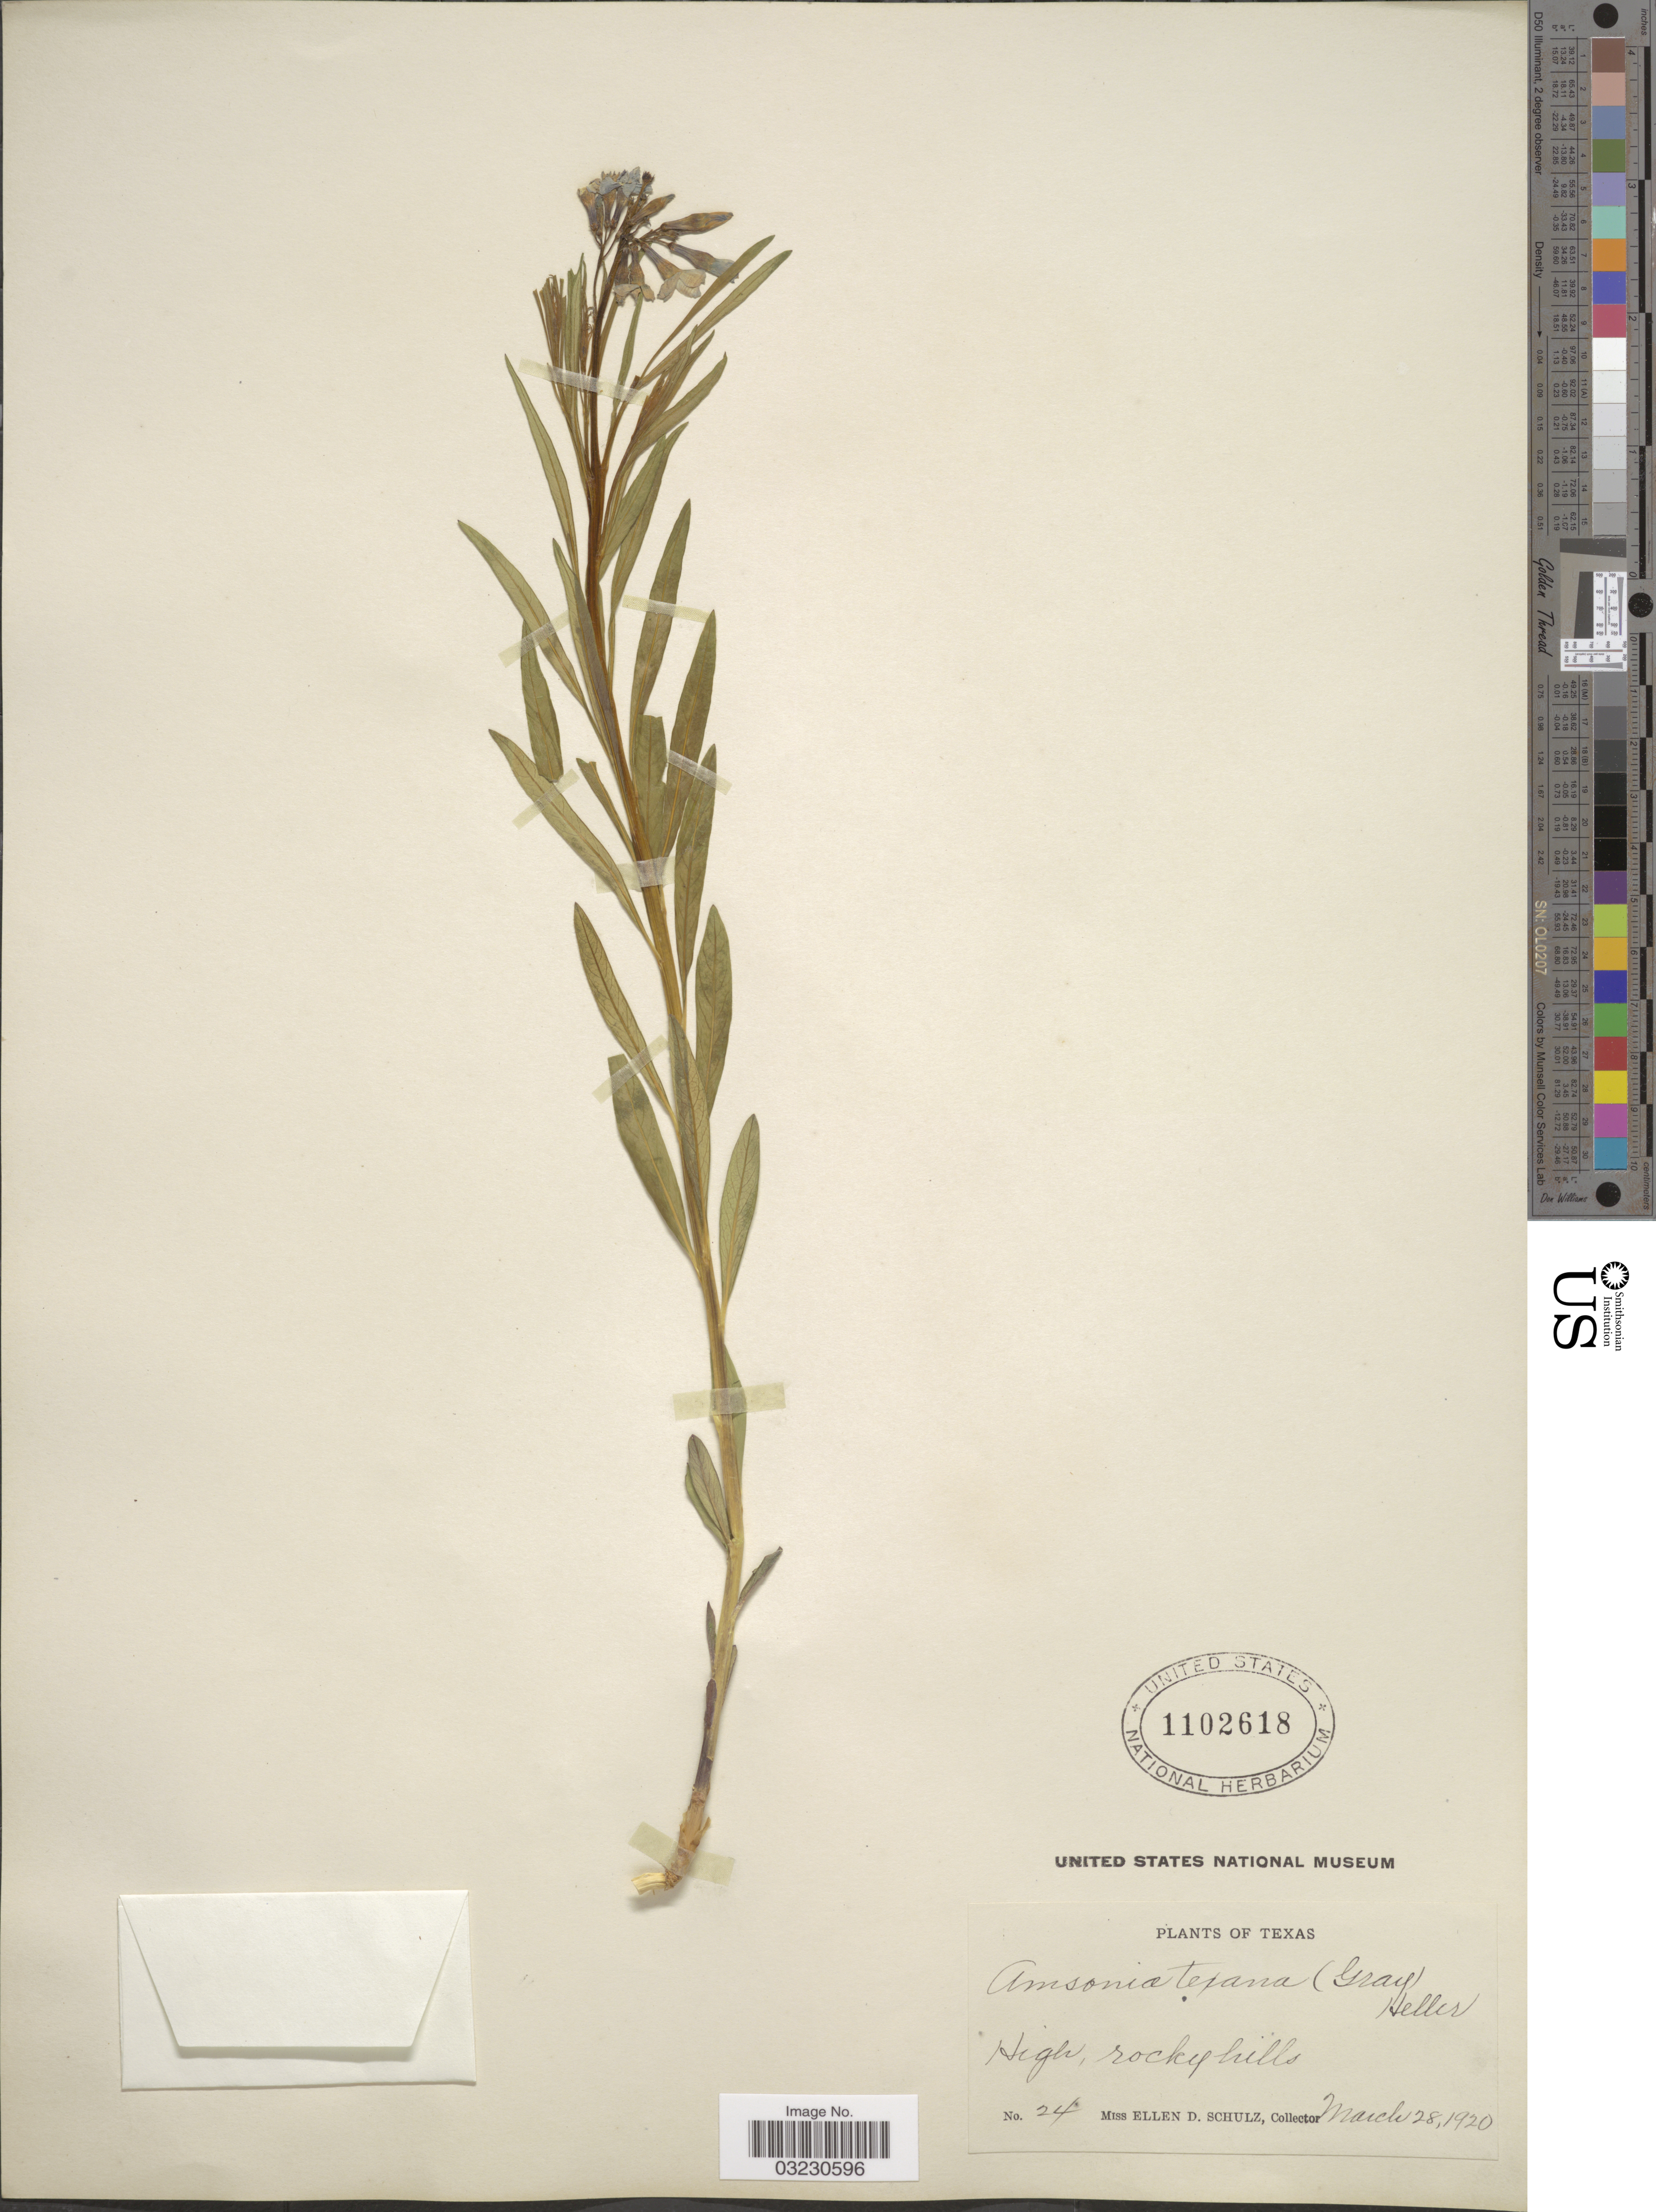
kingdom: Plantae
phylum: Tracheophyta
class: Magnoliopsida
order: Gentianales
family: Apocynaceae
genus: Amsonia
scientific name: Amsonia texana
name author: (A. Gray) A. Heller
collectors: E. D. Schulz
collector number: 24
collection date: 1920-03-28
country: United States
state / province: Texas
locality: High, rocky hills.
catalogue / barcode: US 1102618